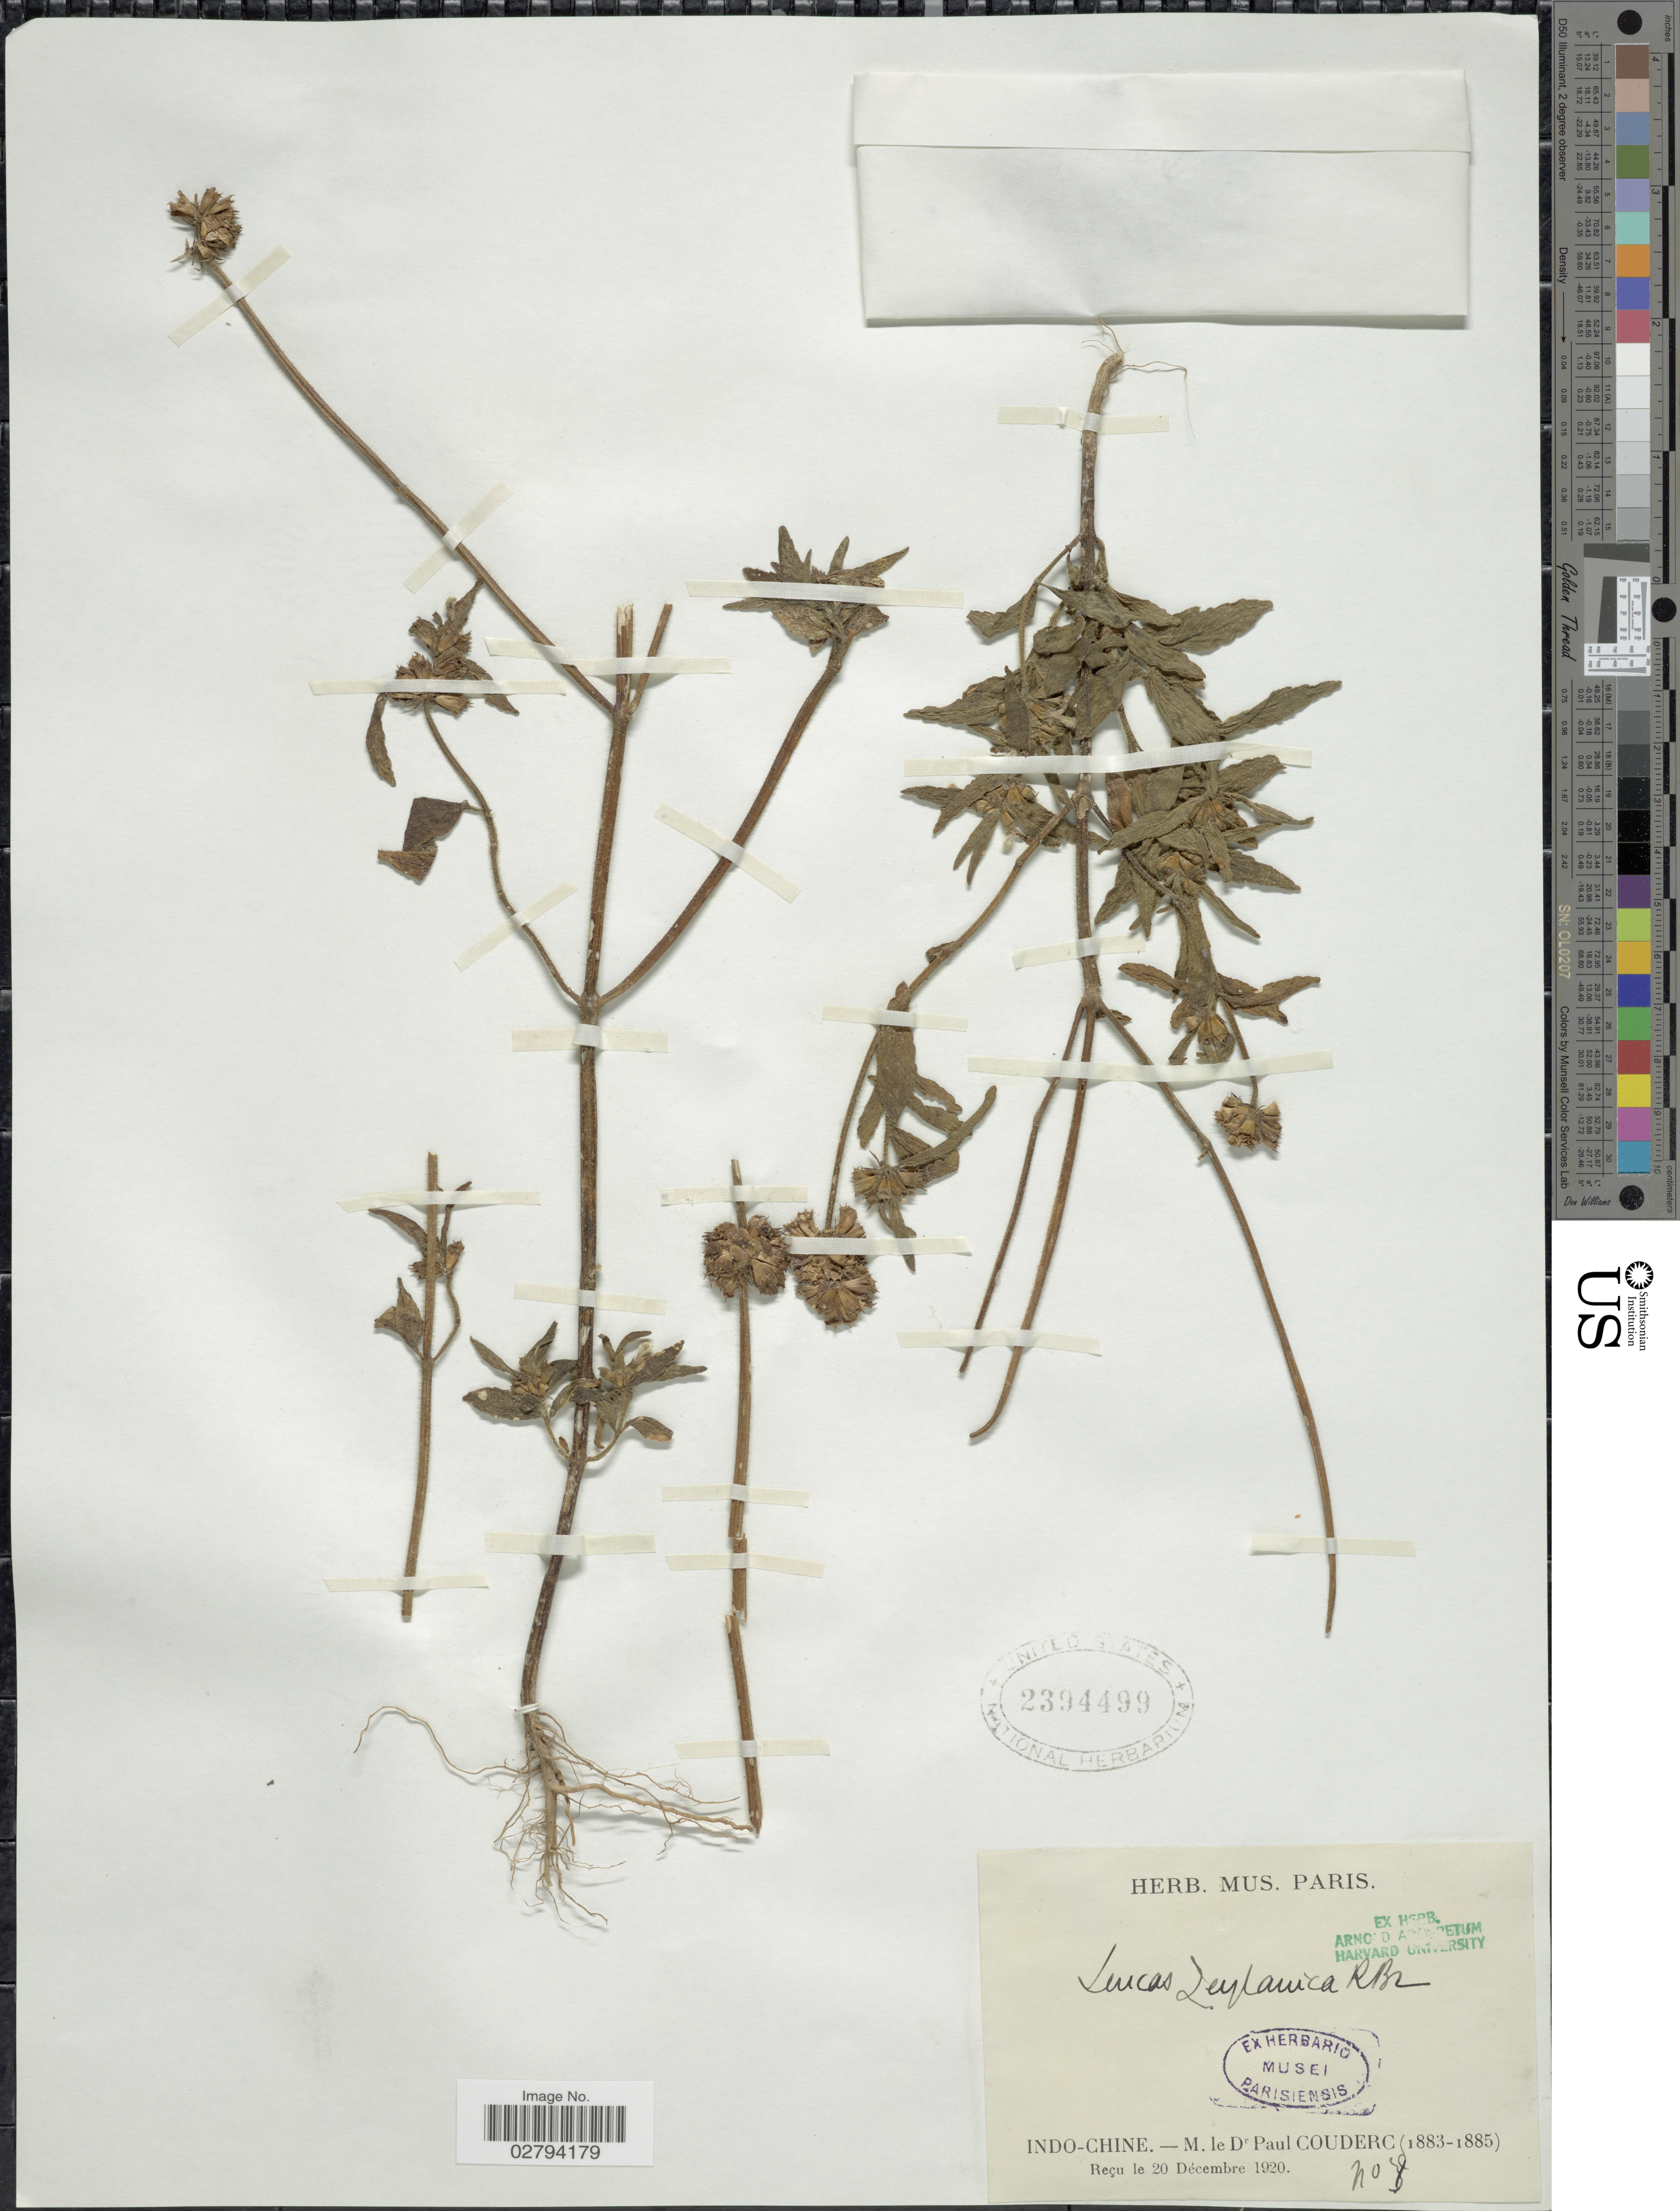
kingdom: Plantae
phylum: Tracheophyta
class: Magnoliopsida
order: Lamiales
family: Lamiaceae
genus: Leucas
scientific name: Leucas zeylanica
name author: (L.) W.T. Aiton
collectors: P. Couderc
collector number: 1*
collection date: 1883/1885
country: Vietnam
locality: Indo-Chine.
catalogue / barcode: US 2394499